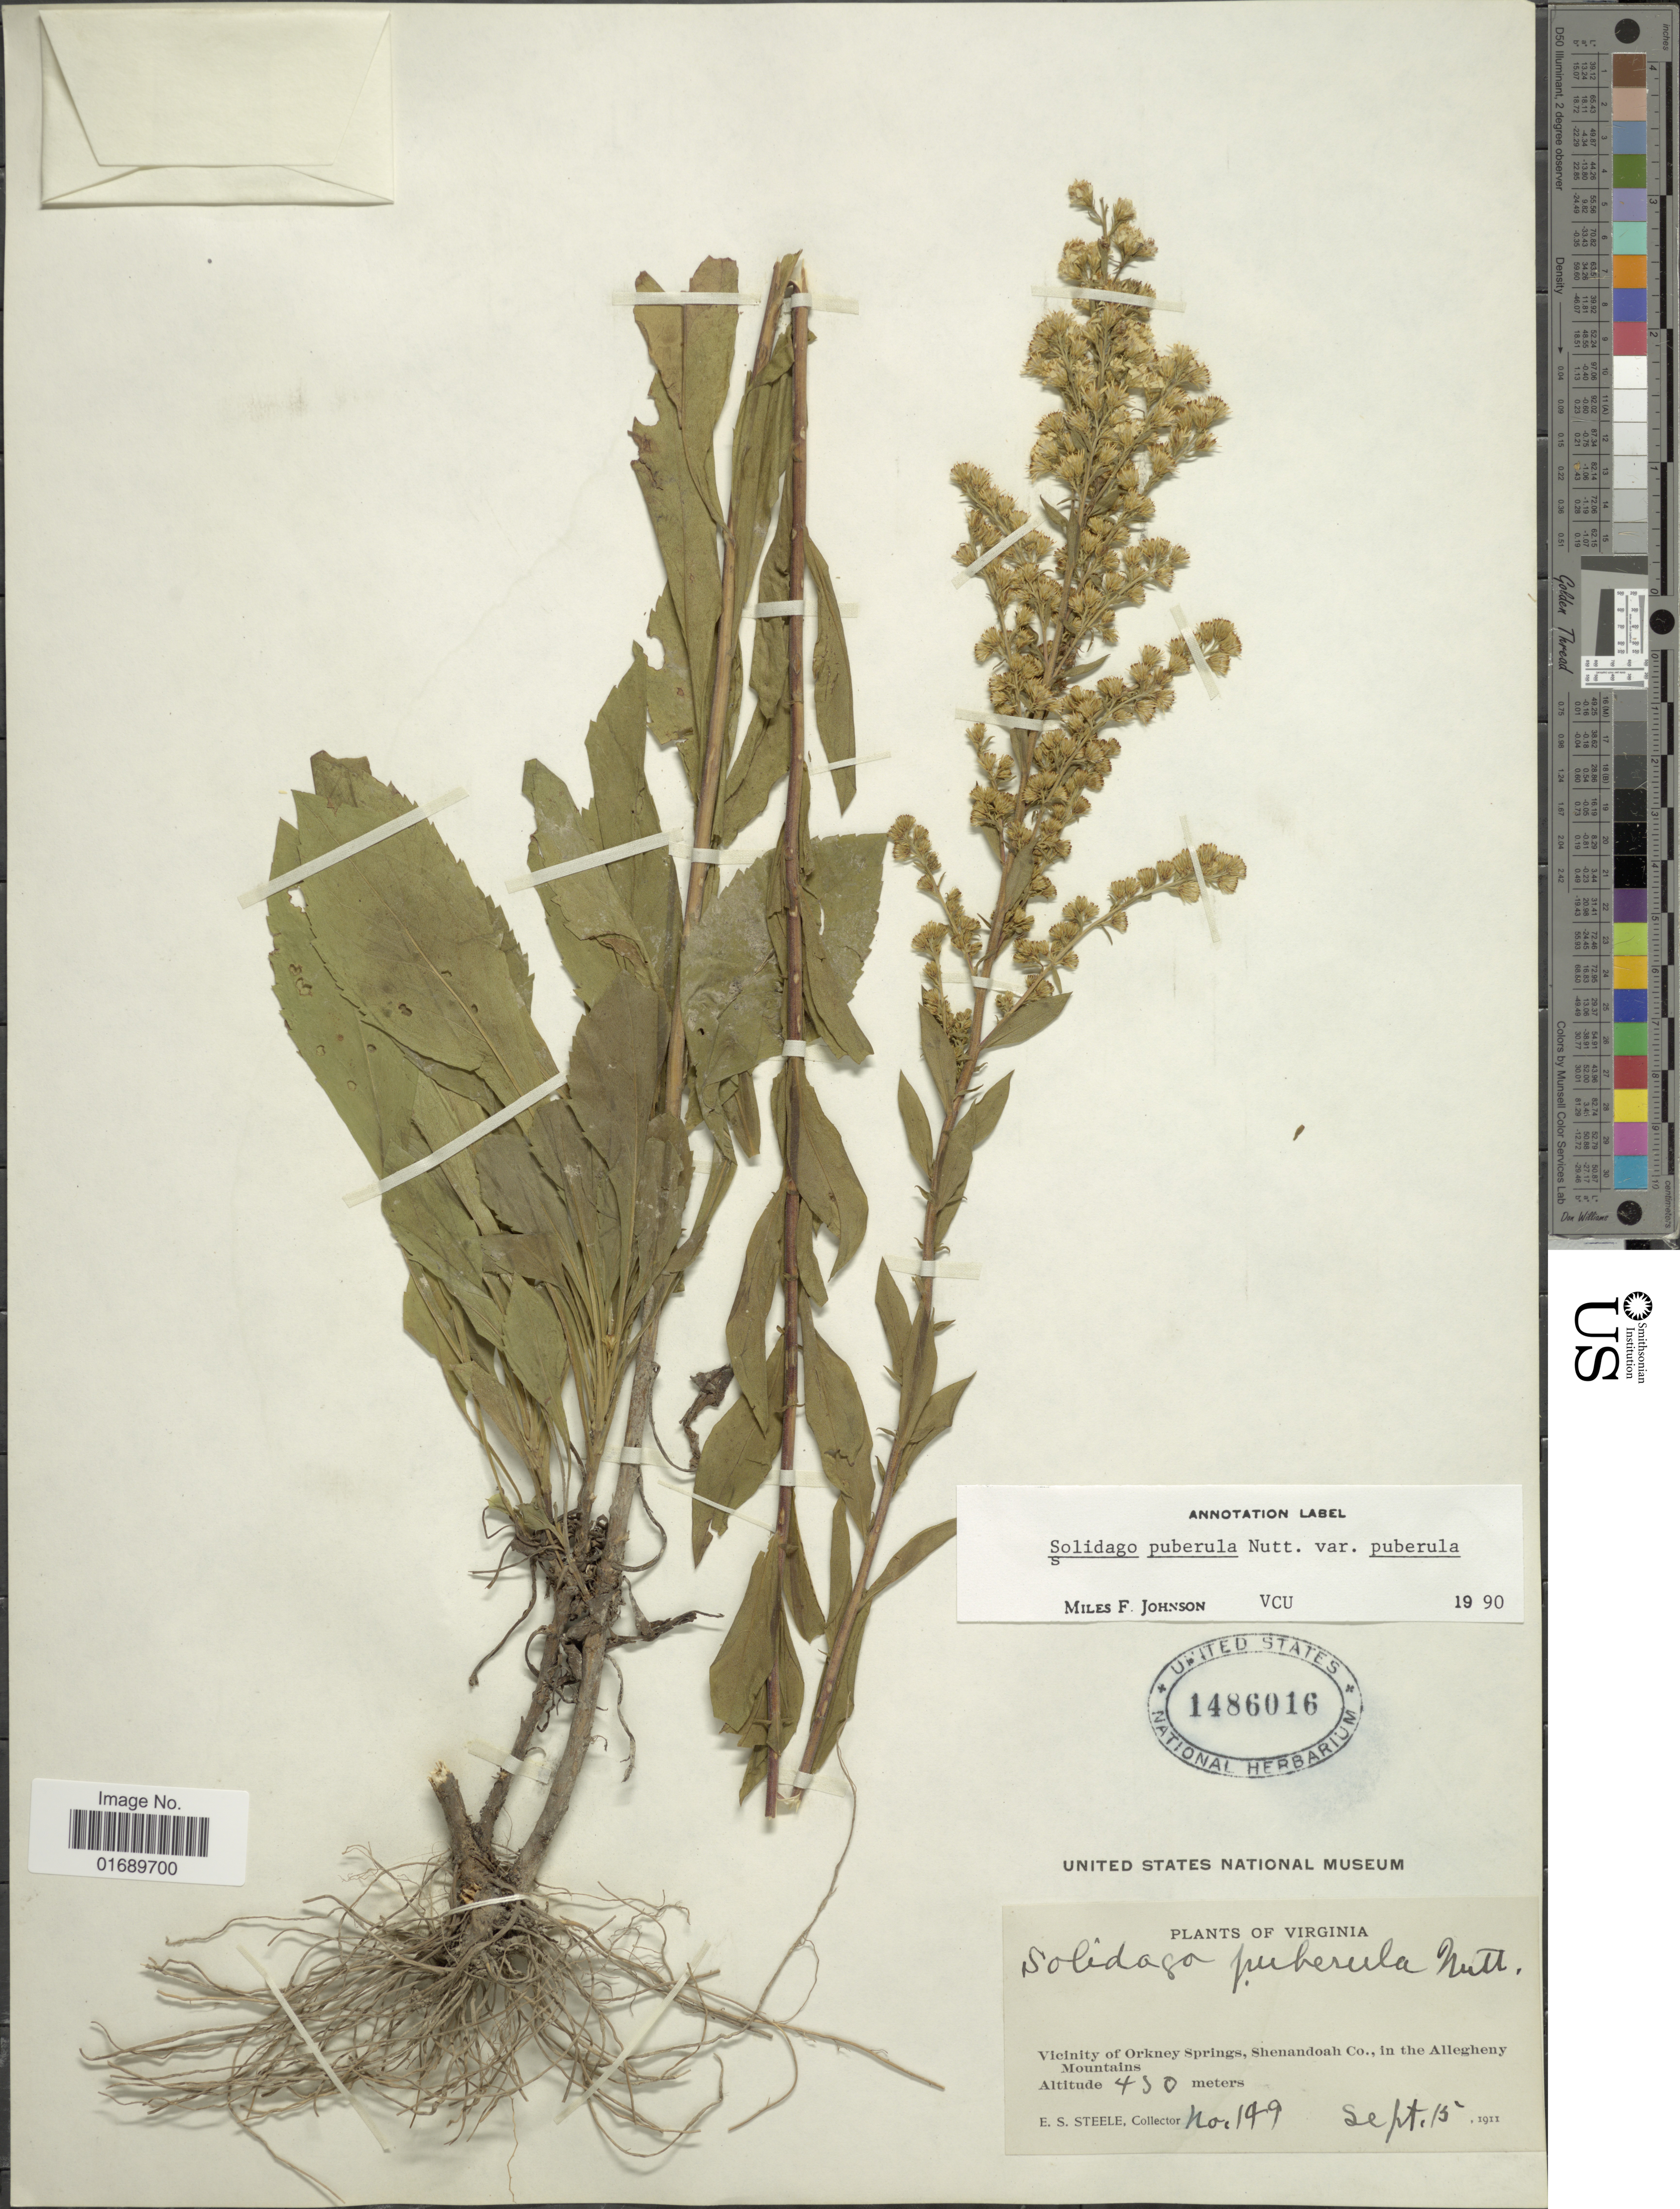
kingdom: Plantae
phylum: Tracheophyta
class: Magnoliopsida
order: Asterales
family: Asteraceae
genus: Solidago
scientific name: Solidago puberula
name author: Nutt.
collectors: E. Steele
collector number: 149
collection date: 1911-09-15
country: United States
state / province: Virginia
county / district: Shenandoah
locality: Vicinity of Orkney Springs, Shenandoah Co., In the Allegheny Mountains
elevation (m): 450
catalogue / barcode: US 1486016